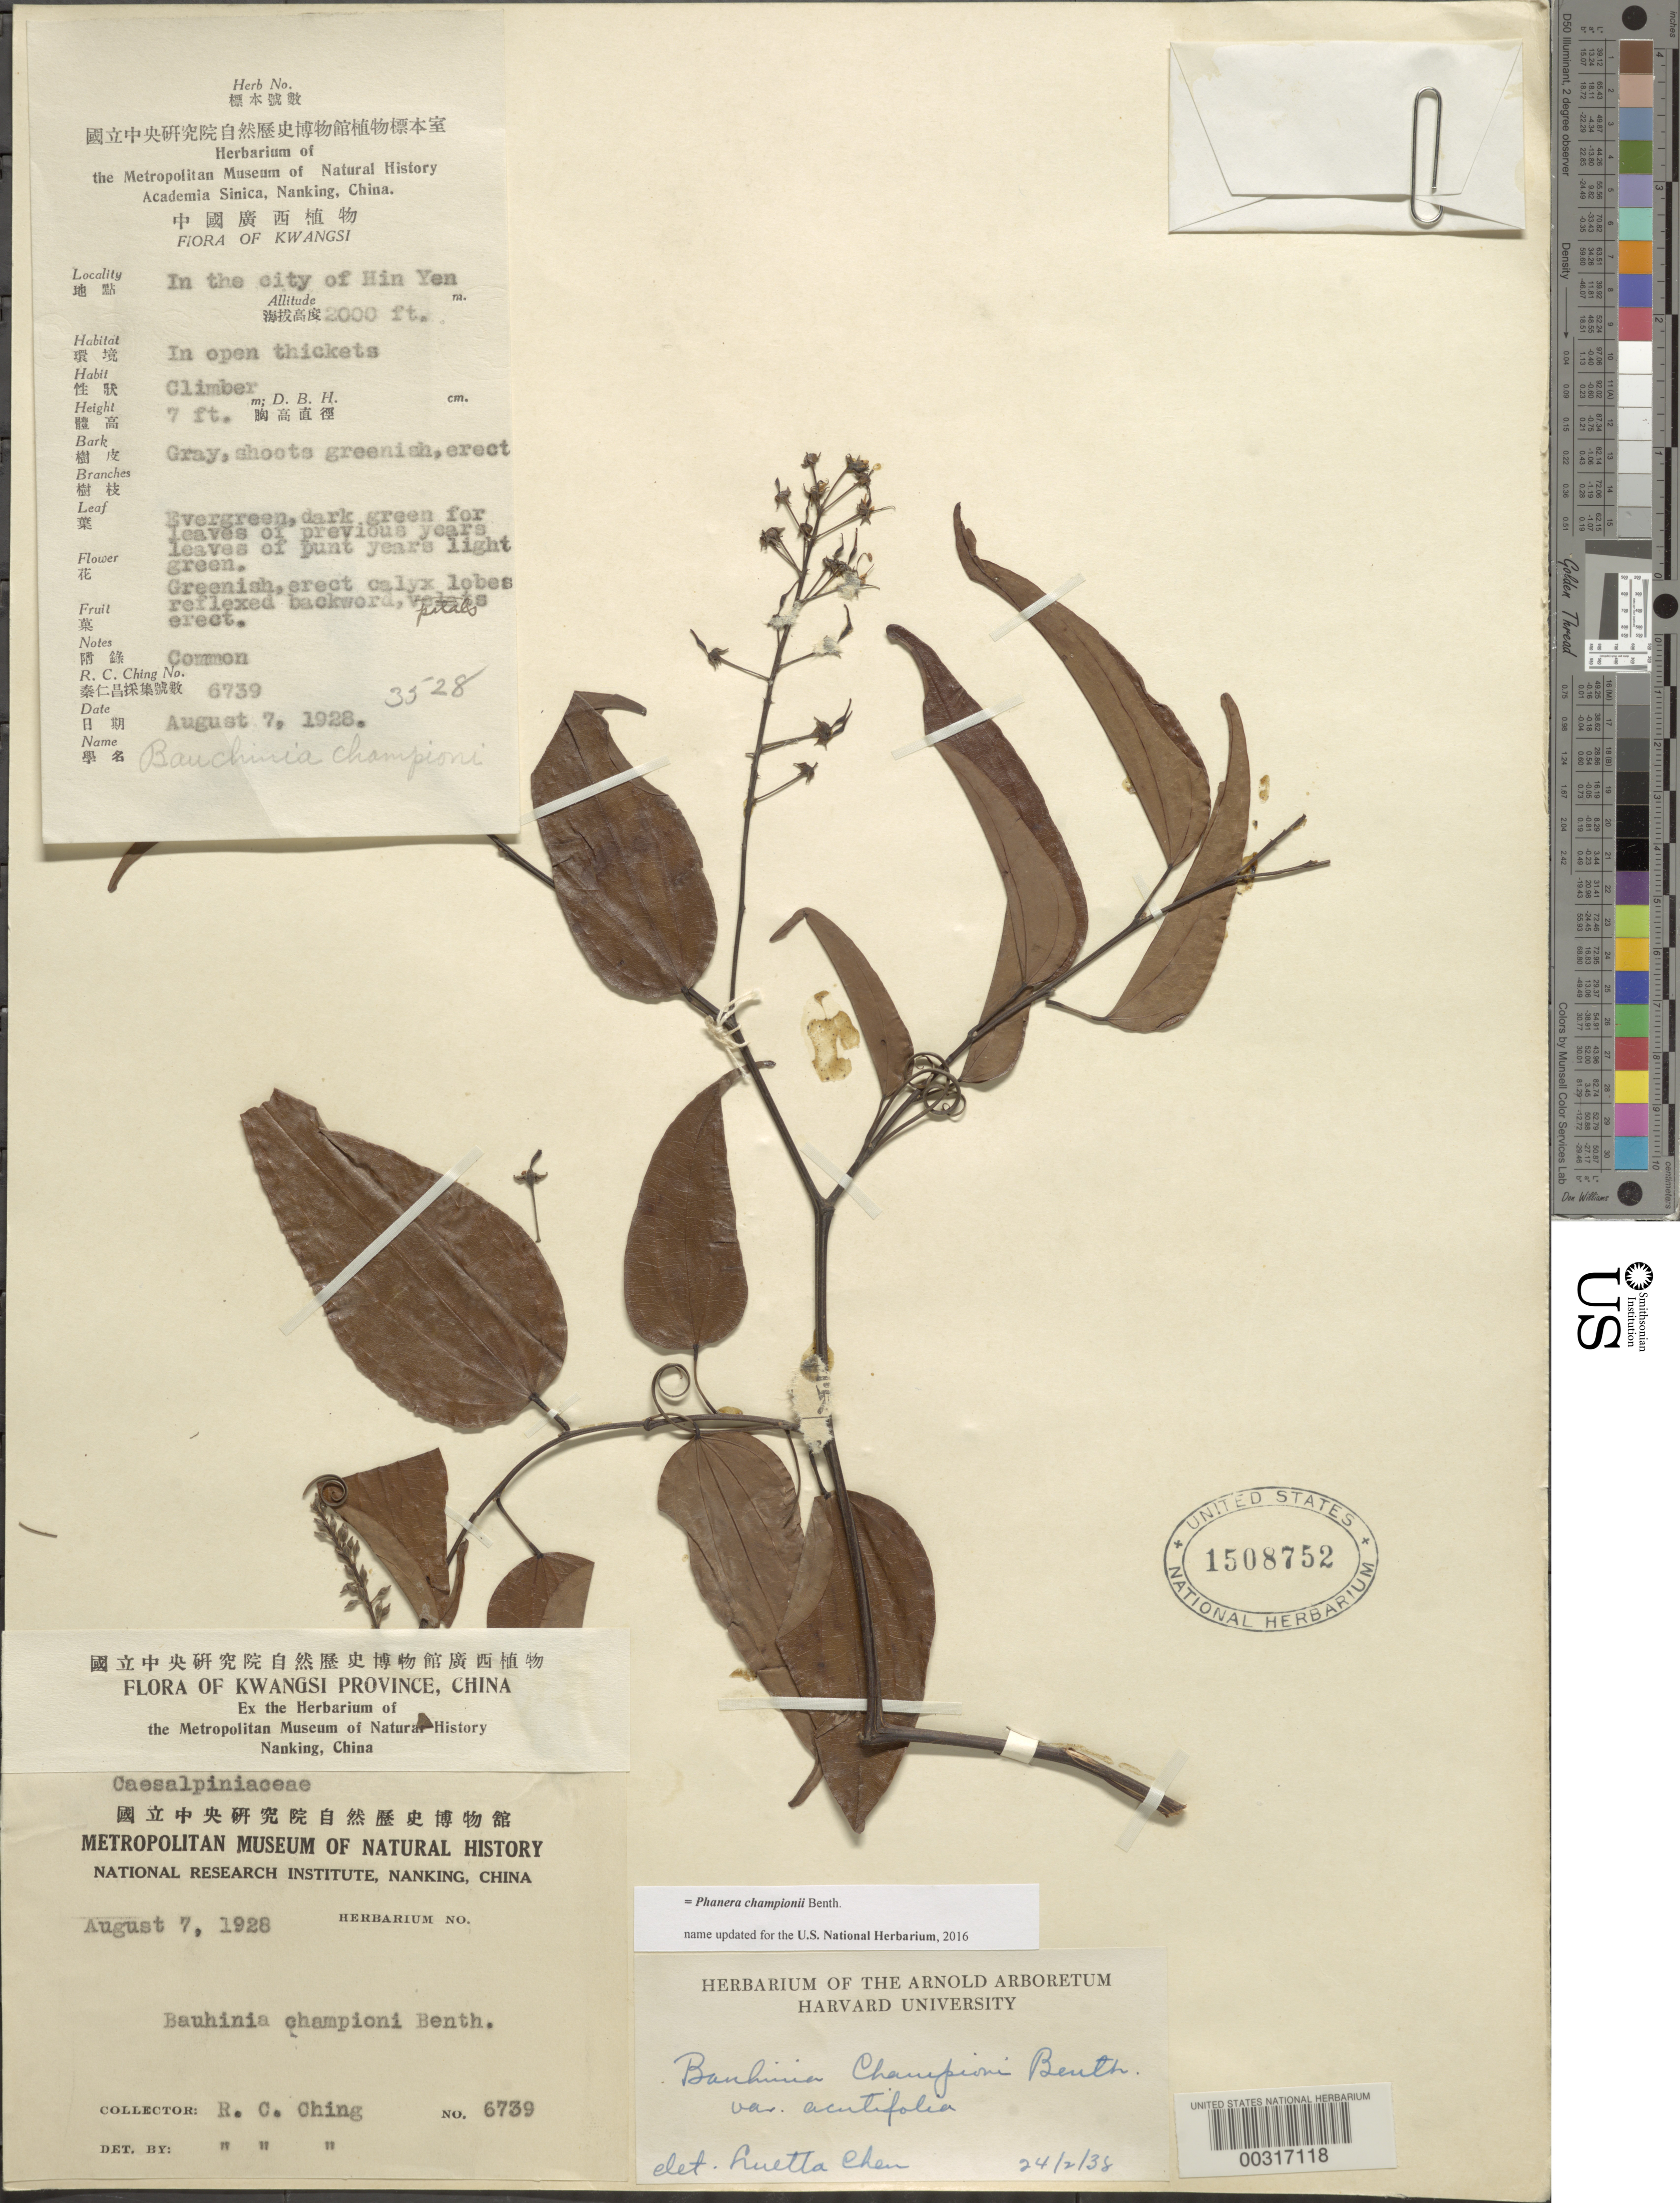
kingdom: Plantae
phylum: Tracheophyta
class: Magnoliopsida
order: Fabales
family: Fabaceae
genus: Phanera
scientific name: Phanera championii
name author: Benth.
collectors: R. C. Ching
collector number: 6739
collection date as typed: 07 Aug 1928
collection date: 1928-08-07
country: China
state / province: Guangxi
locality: In the city of hin yen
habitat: In open thickets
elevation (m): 610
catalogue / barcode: US 1508752